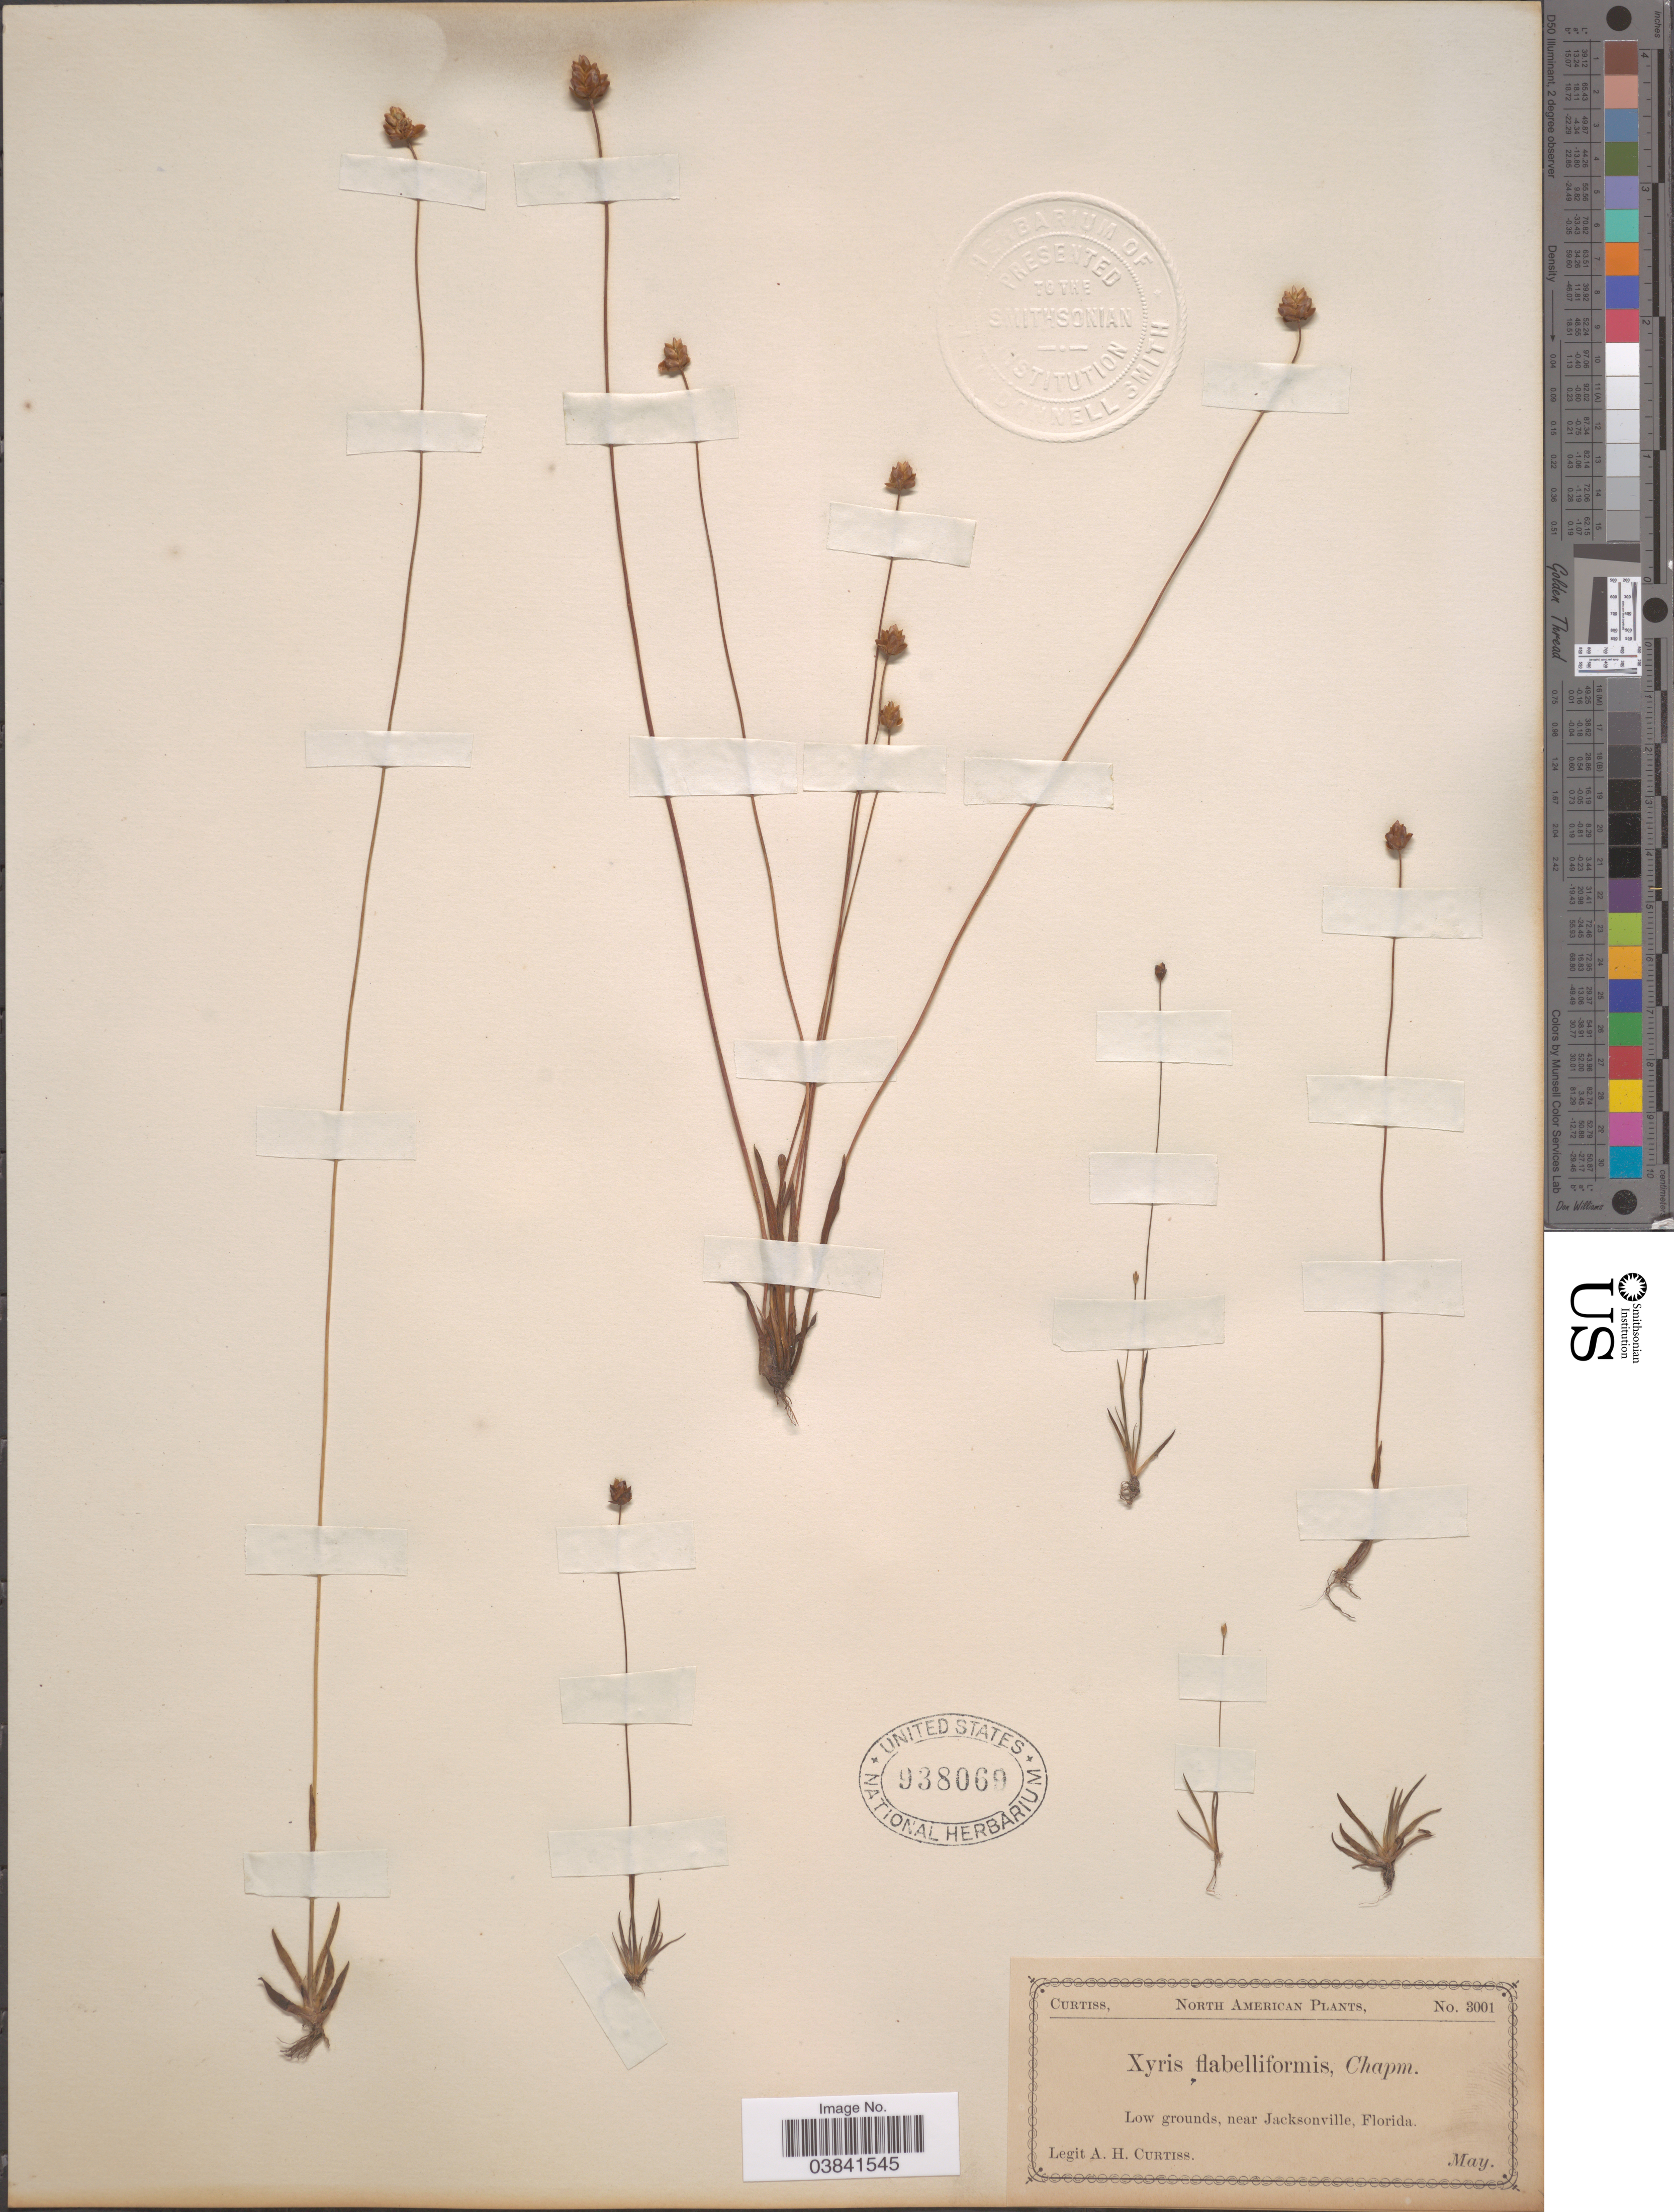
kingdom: Plantae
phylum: Tracheophyta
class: Liliopsida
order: Poales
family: Xyridaceae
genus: Xyris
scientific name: Xyris flabelliformis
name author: Chapm.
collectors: A. H. Curtiss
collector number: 3001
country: United States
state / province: Florida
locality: Low grounds, near Jacksonville.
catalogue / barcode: US 938069